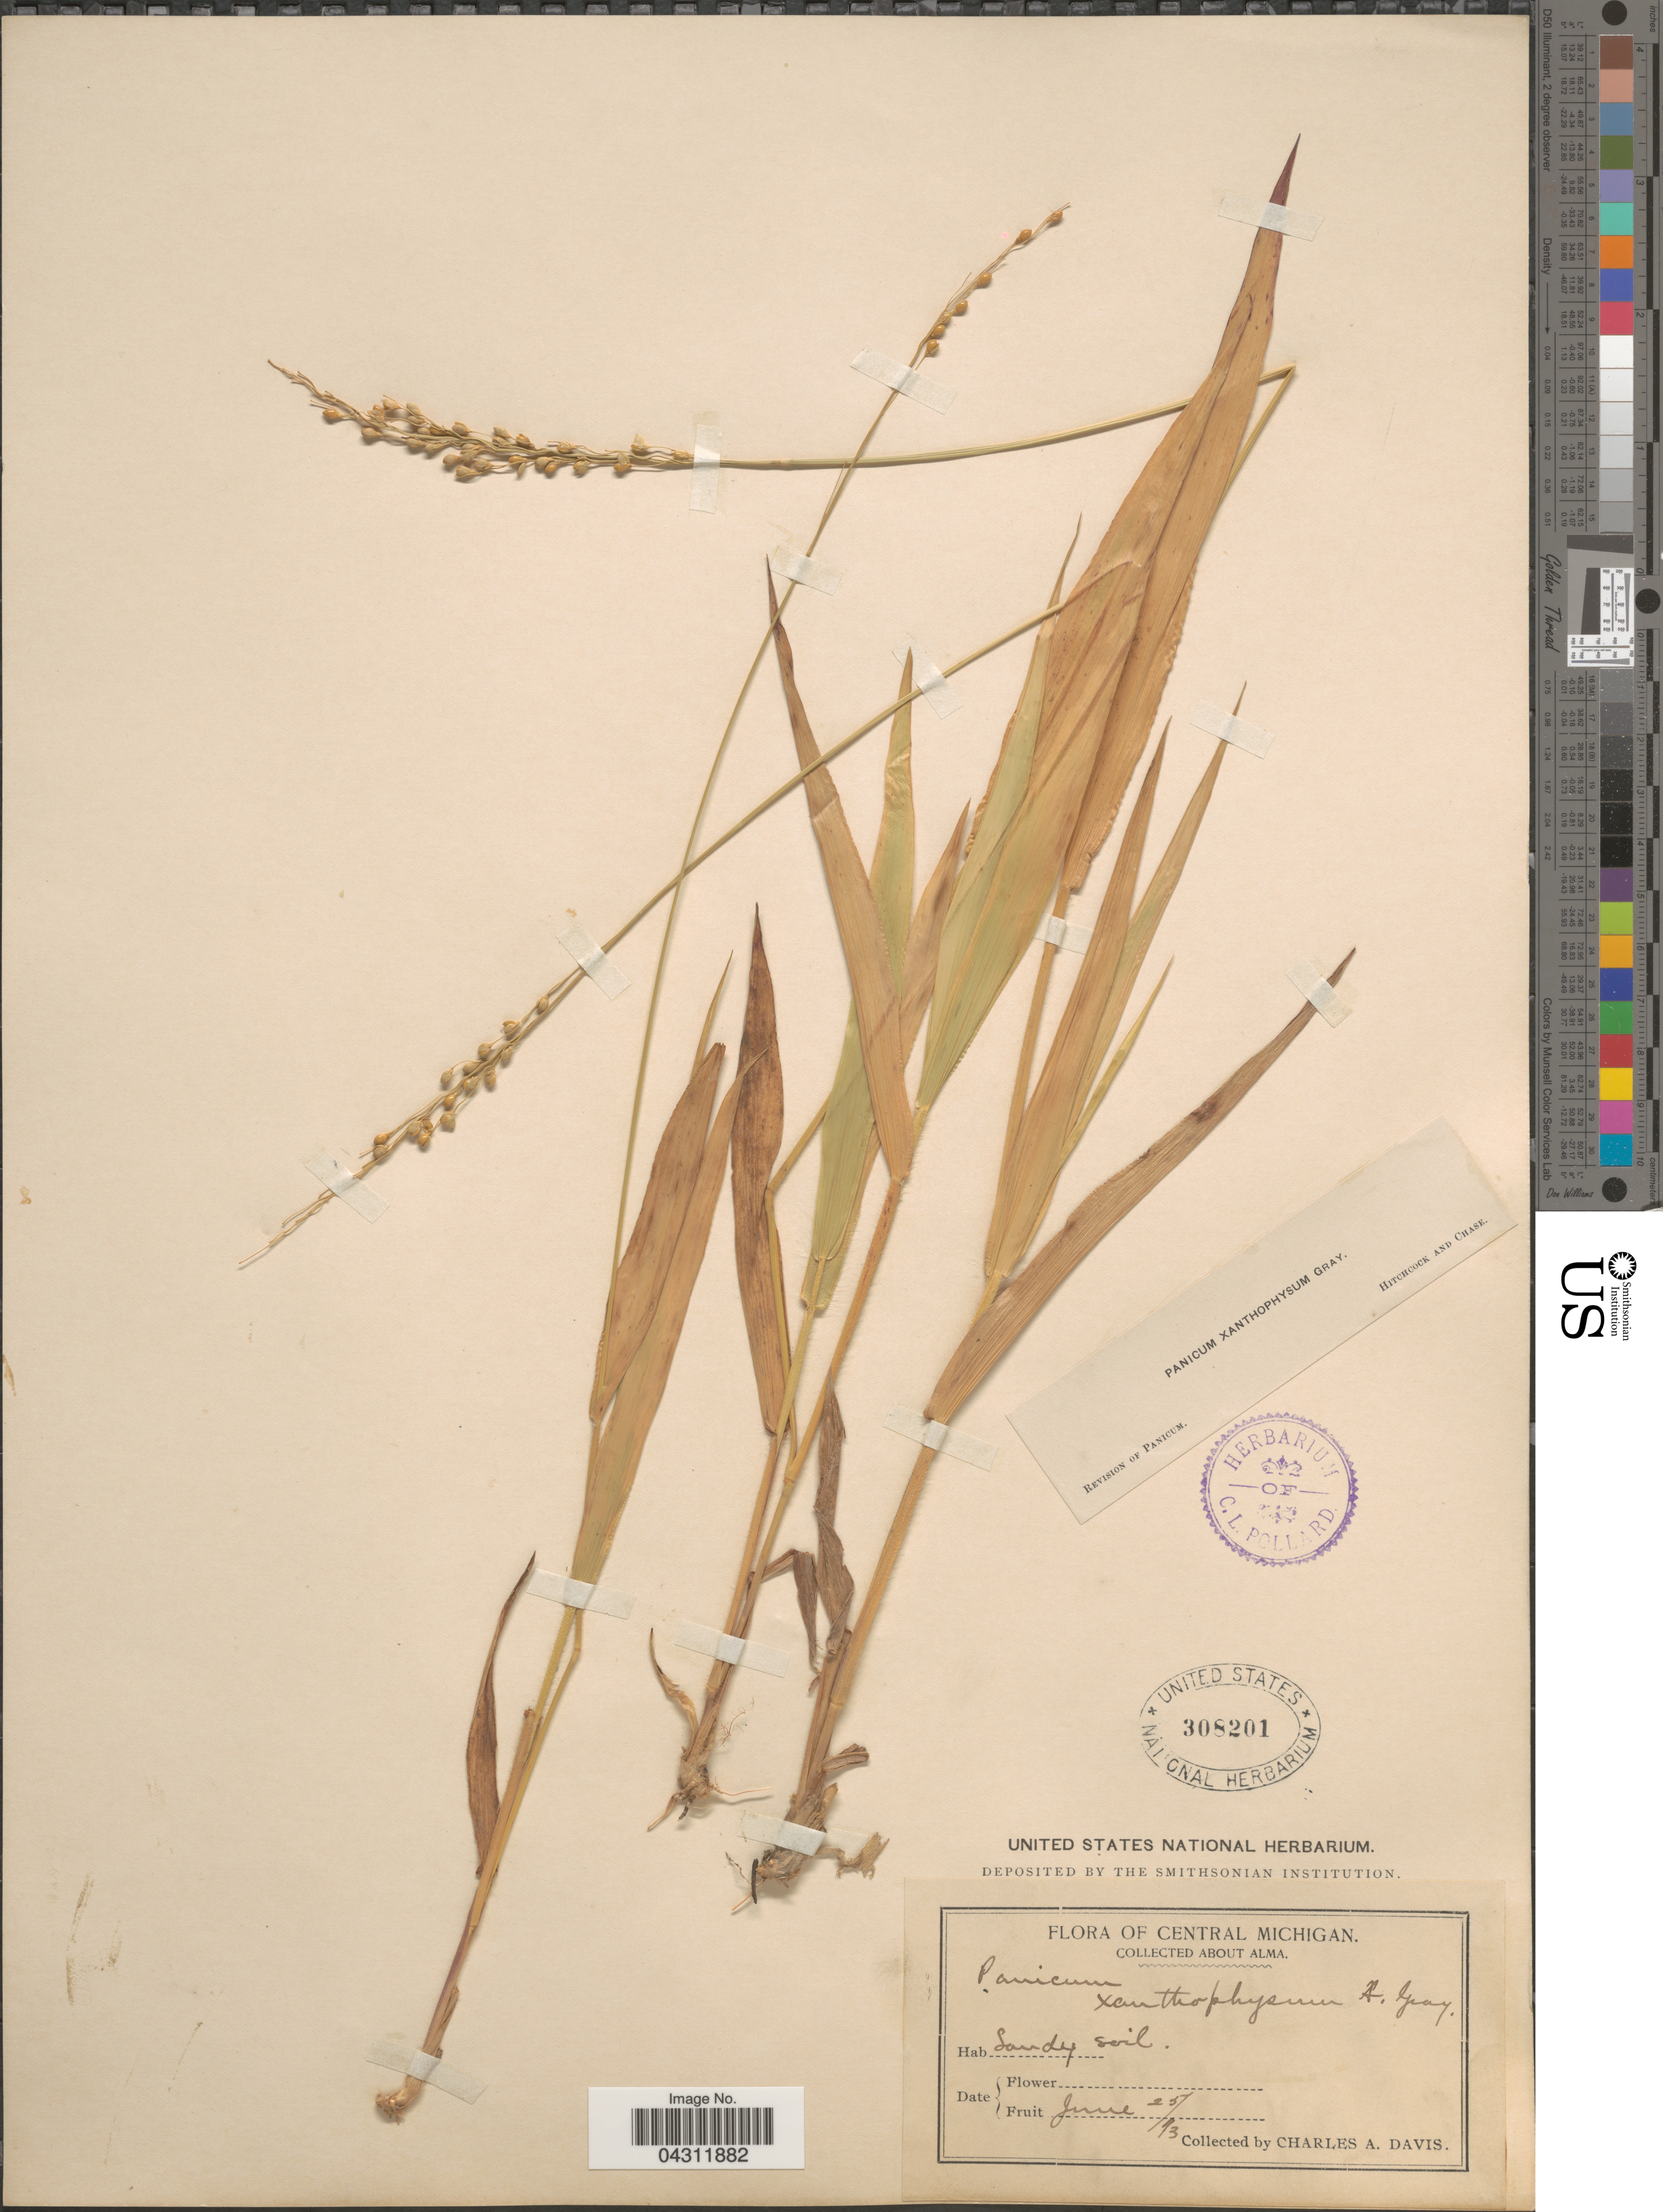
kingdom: Plantae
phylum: Tracheophyta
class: Liliopsida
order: Poales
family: Poaceae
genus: Dichanthelium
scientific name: Dichanthelium xanthophysum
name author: (A. Gray) Freckmann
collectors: C. Davis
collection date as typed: Transcribed d/m/y: 25/6/93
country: United States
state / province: Michigan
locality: Central Michigan. About Alma.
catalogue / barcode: US 308201